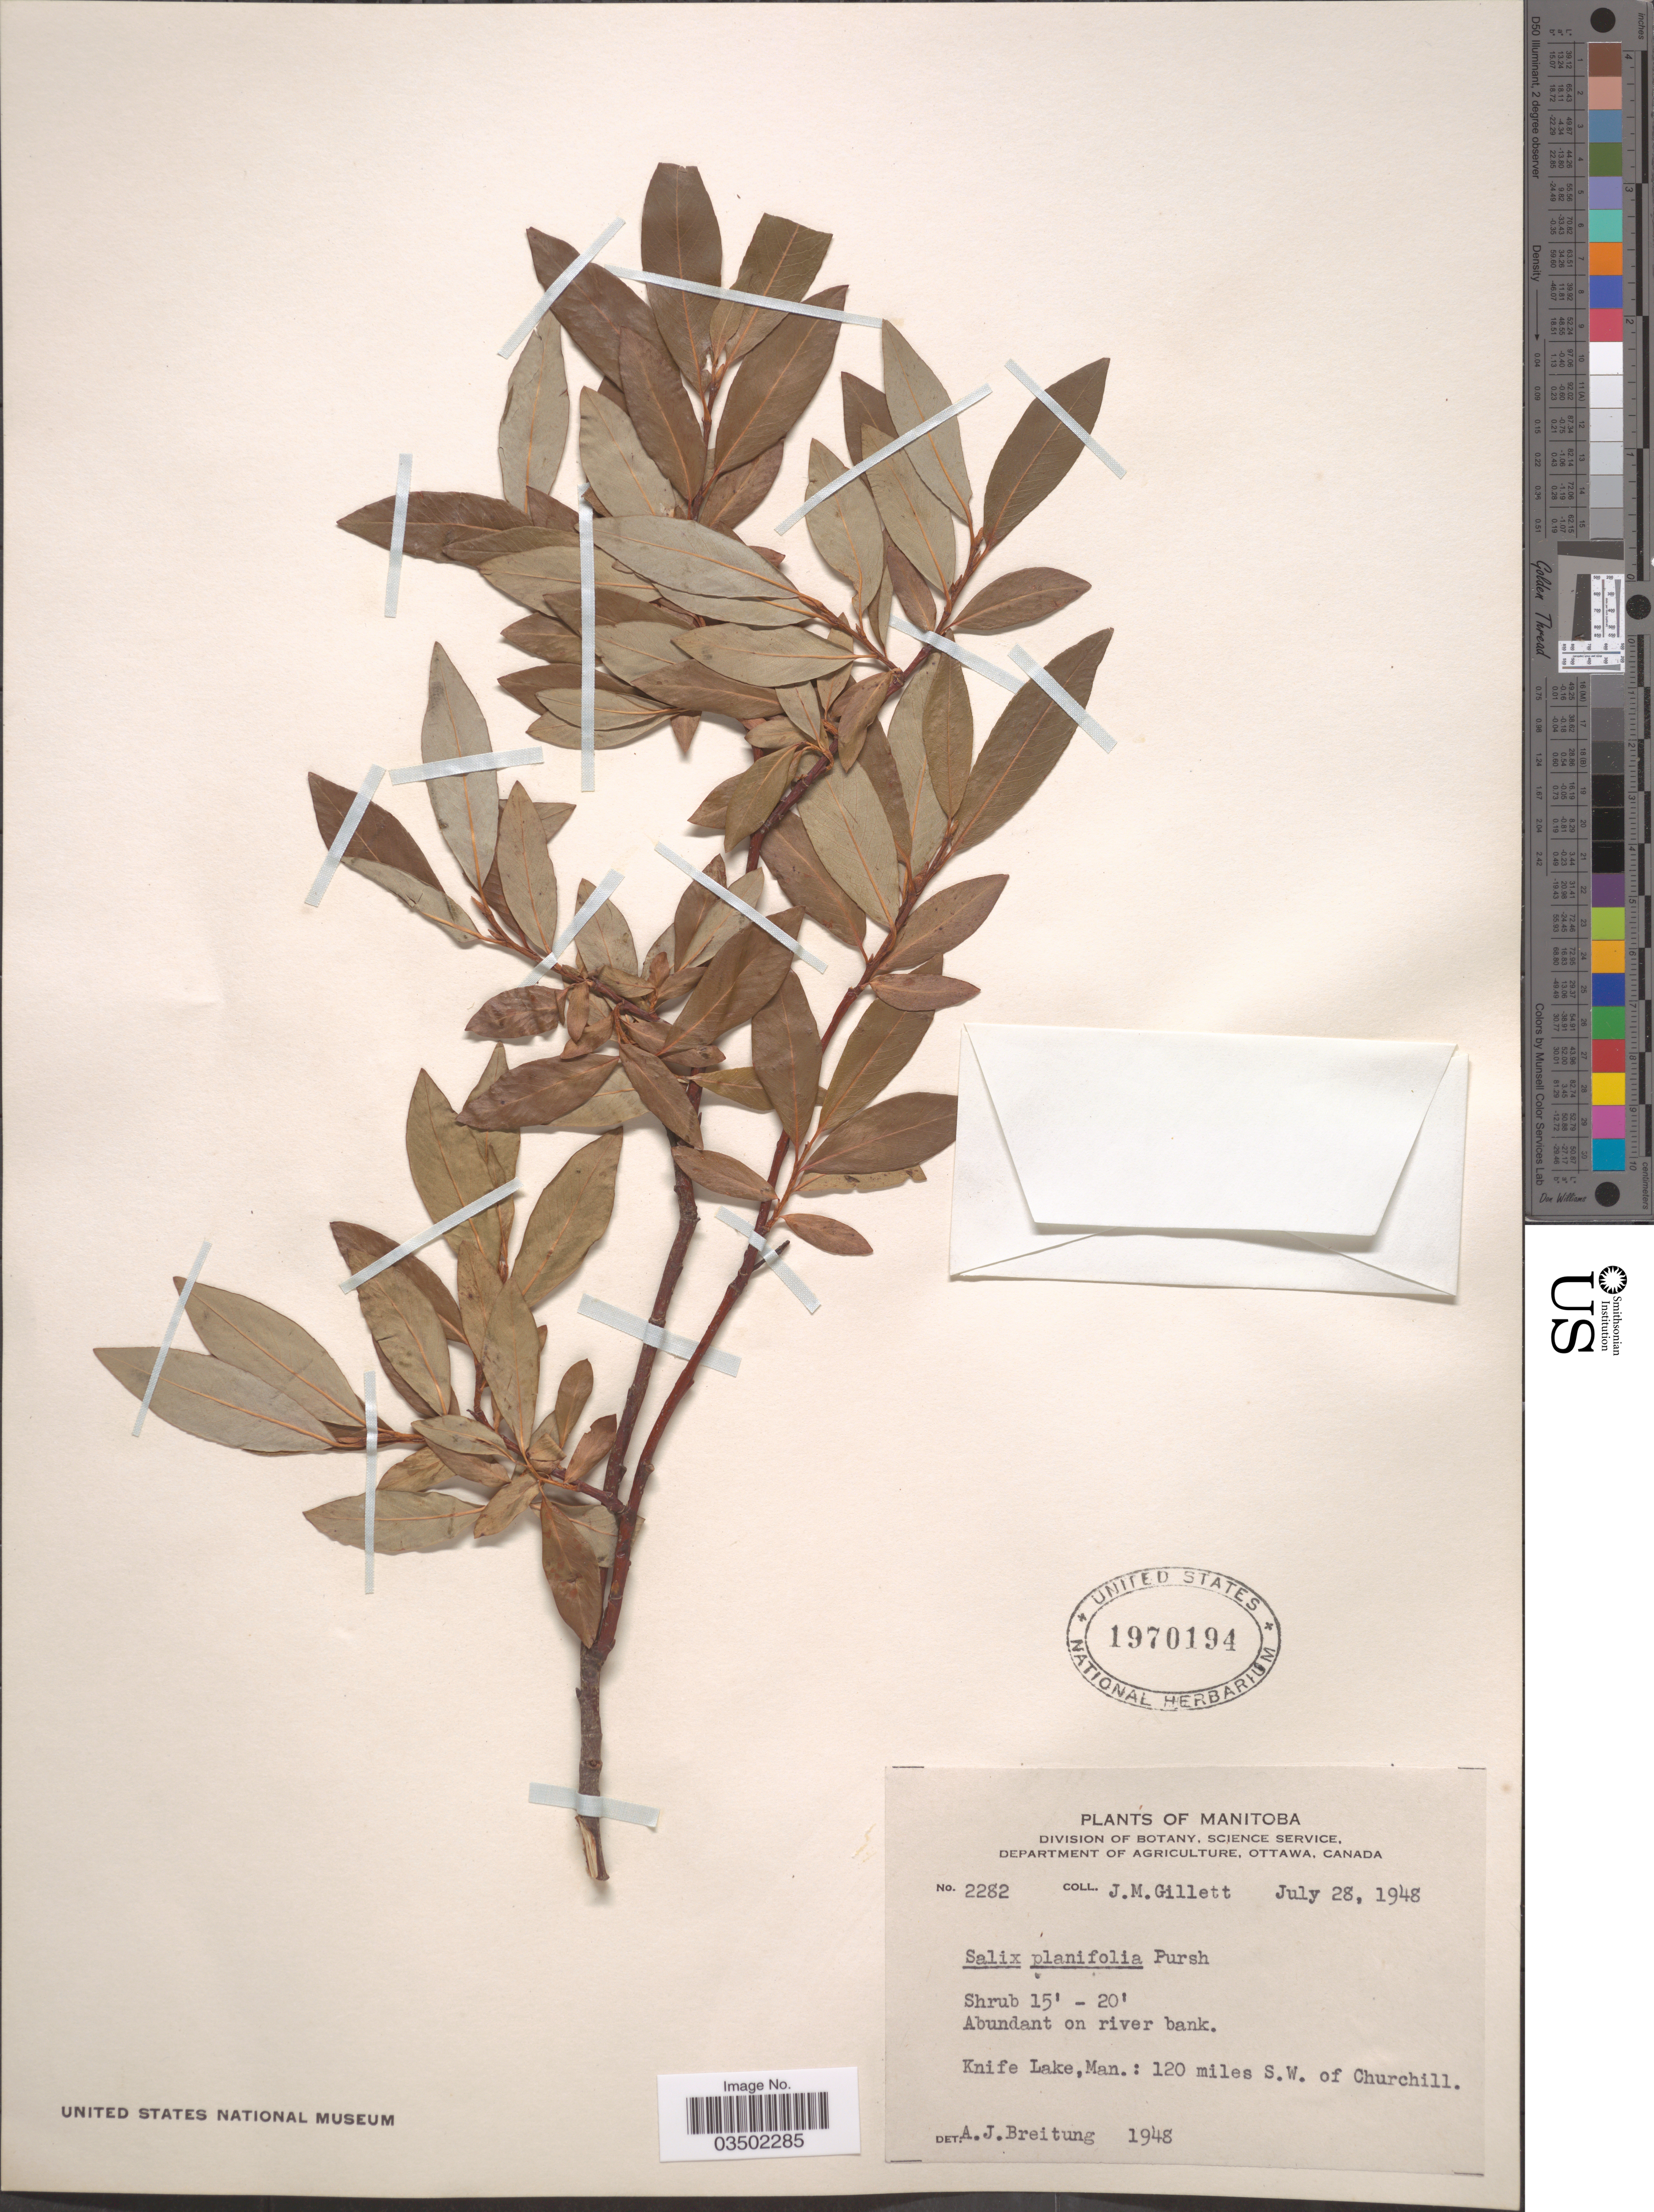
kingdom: Plantae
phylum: Tracheophyta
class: Magnoliopsida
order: Malpighiales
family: Salicaceae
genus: Salix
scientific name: Salix planifolia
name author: Pursh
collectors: J. M. Gillett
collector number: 2282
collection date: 1948-07-28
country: Canada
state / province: Manitoba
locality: Abundant on river bank. Knife Lake, Man.: 120 miles S.W. of Churchill.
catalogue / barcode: US 1970194